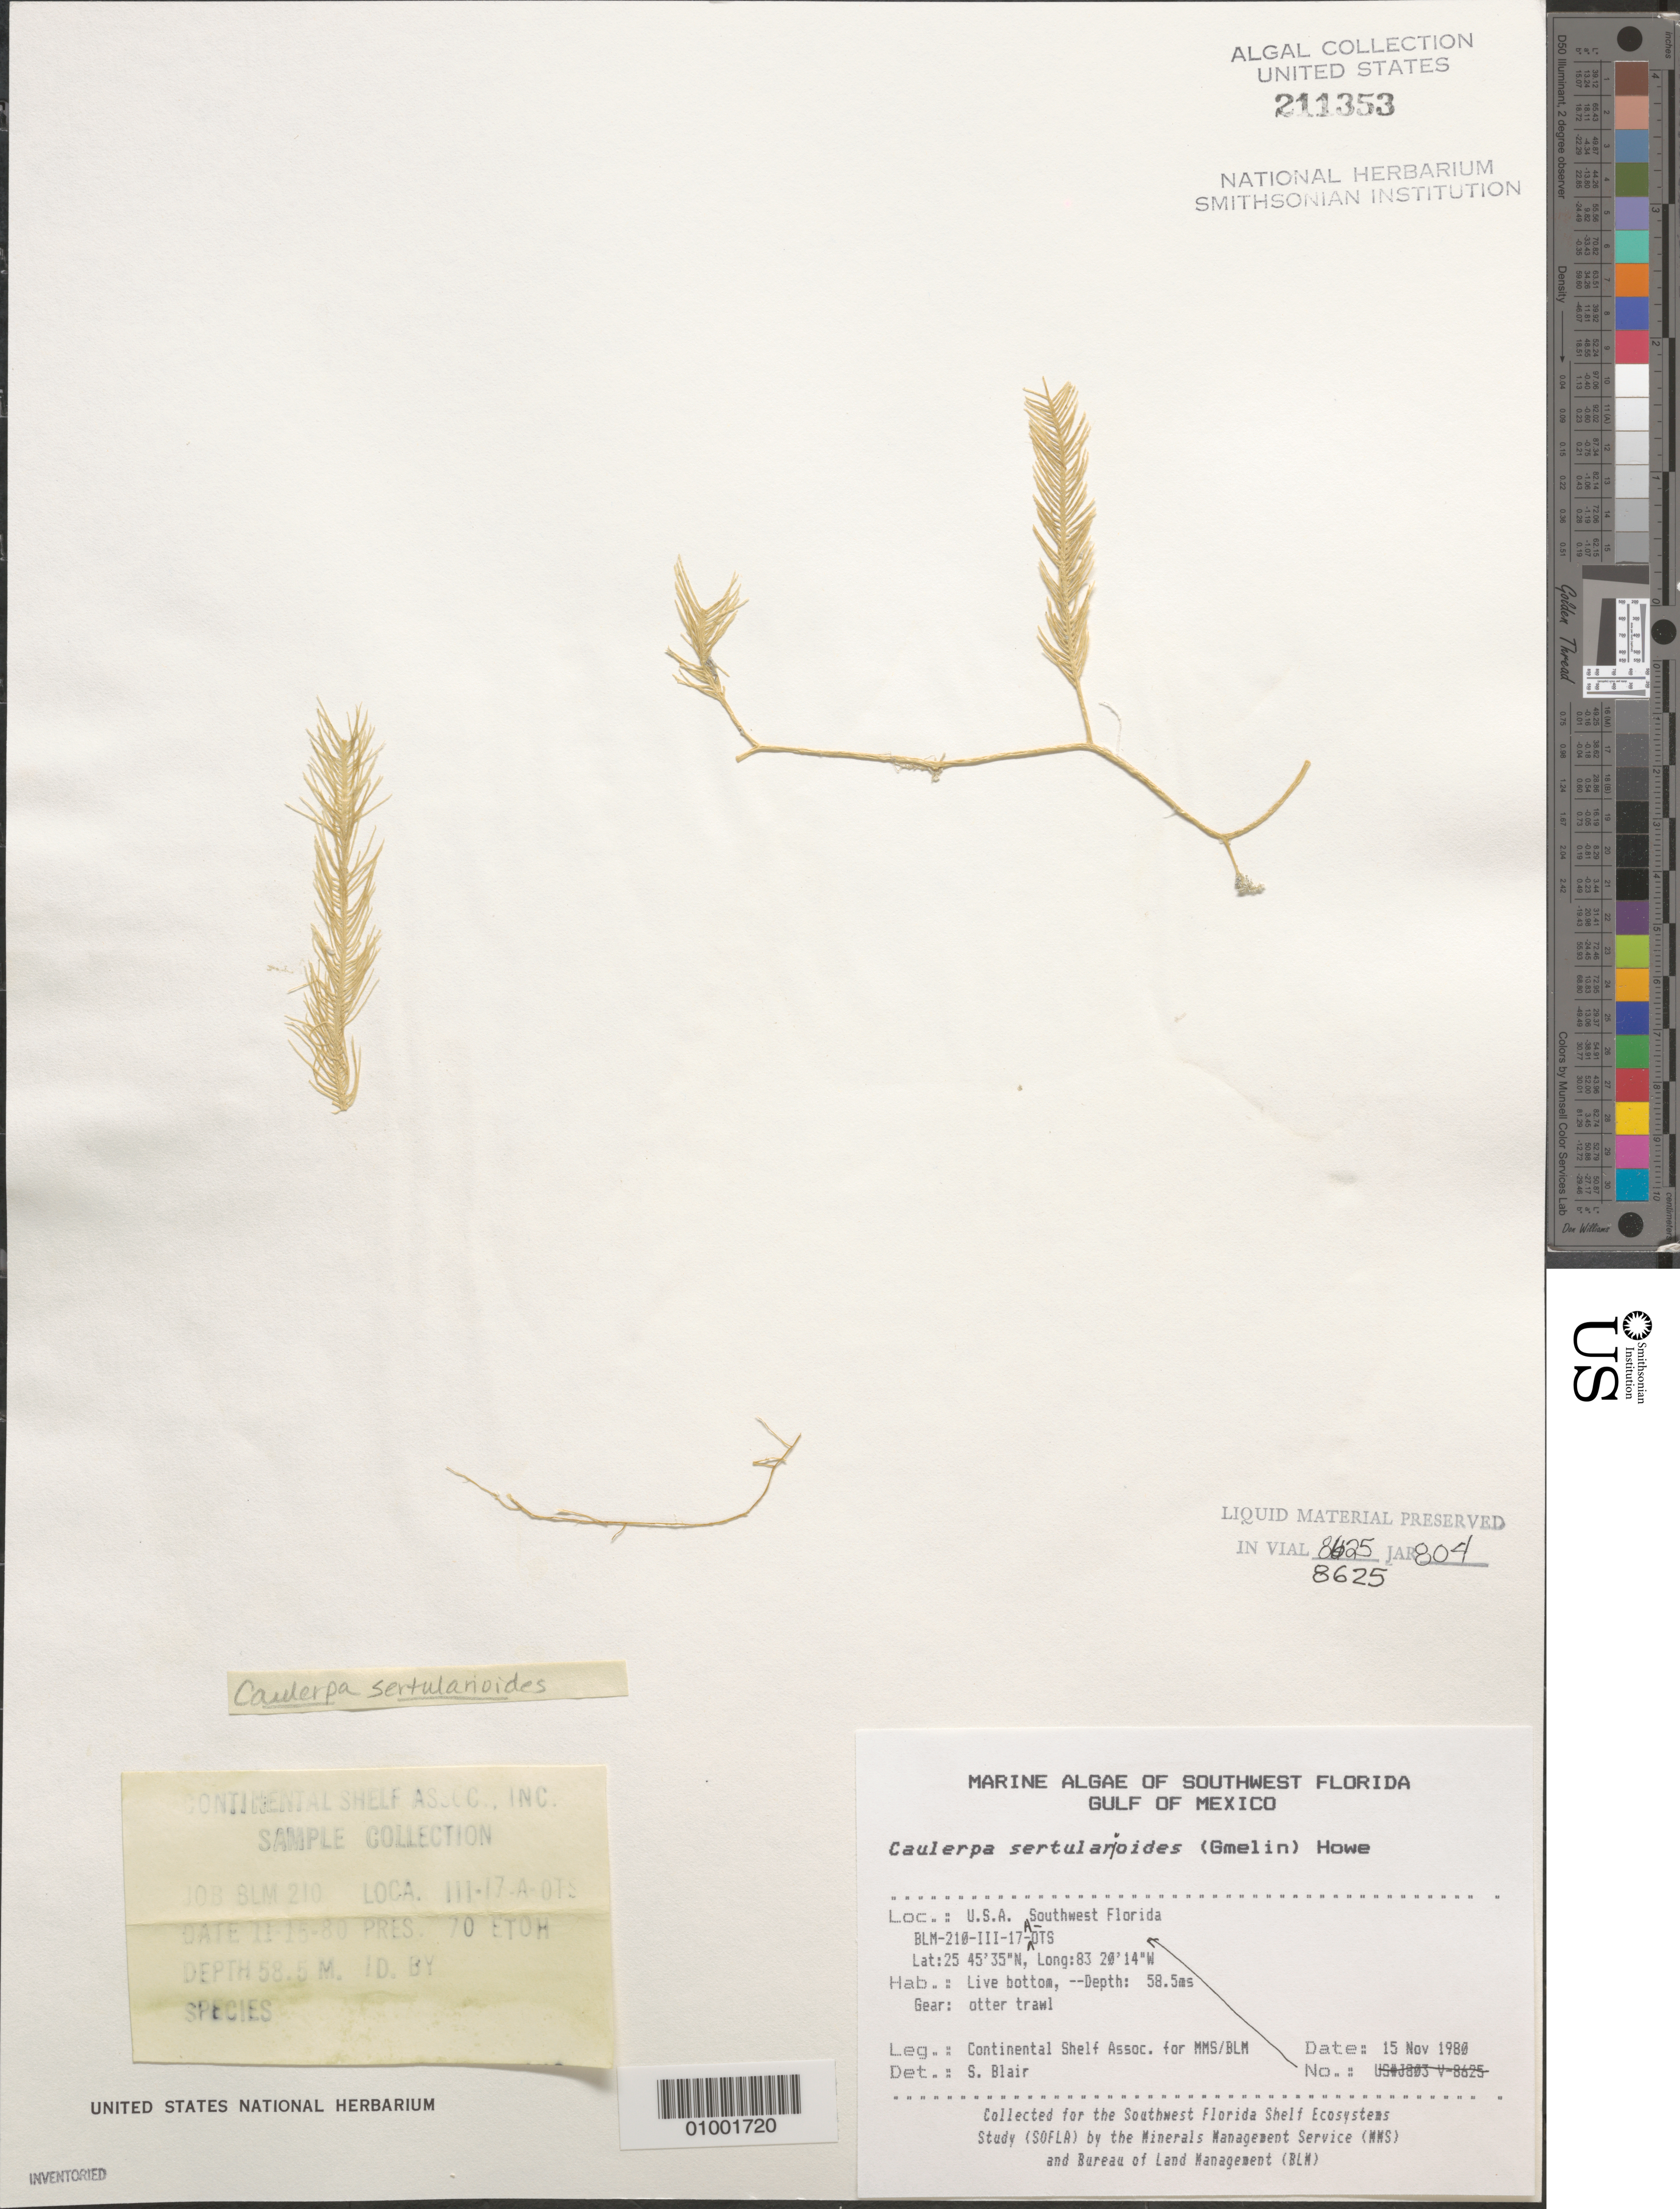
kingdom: Plantae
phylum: Chlorophyta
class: Ulvophyceae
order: Bryopsidales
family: Caulerpaceae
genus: Caulerpa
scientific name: Caulerpa sertularioides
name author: (S.G. Gmel.) M. Howe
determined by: Blair, S. M.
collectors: Continental Shelf Associates for the MMS/BLM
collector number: BLM-210-III-17-A-OTS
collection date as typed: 15 Nov 1980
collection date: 1980-11-15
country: United States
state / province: Florida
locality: Gulf of Mexico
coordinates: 25 45'35"N, 83 20'14"W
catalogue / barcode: US 211353